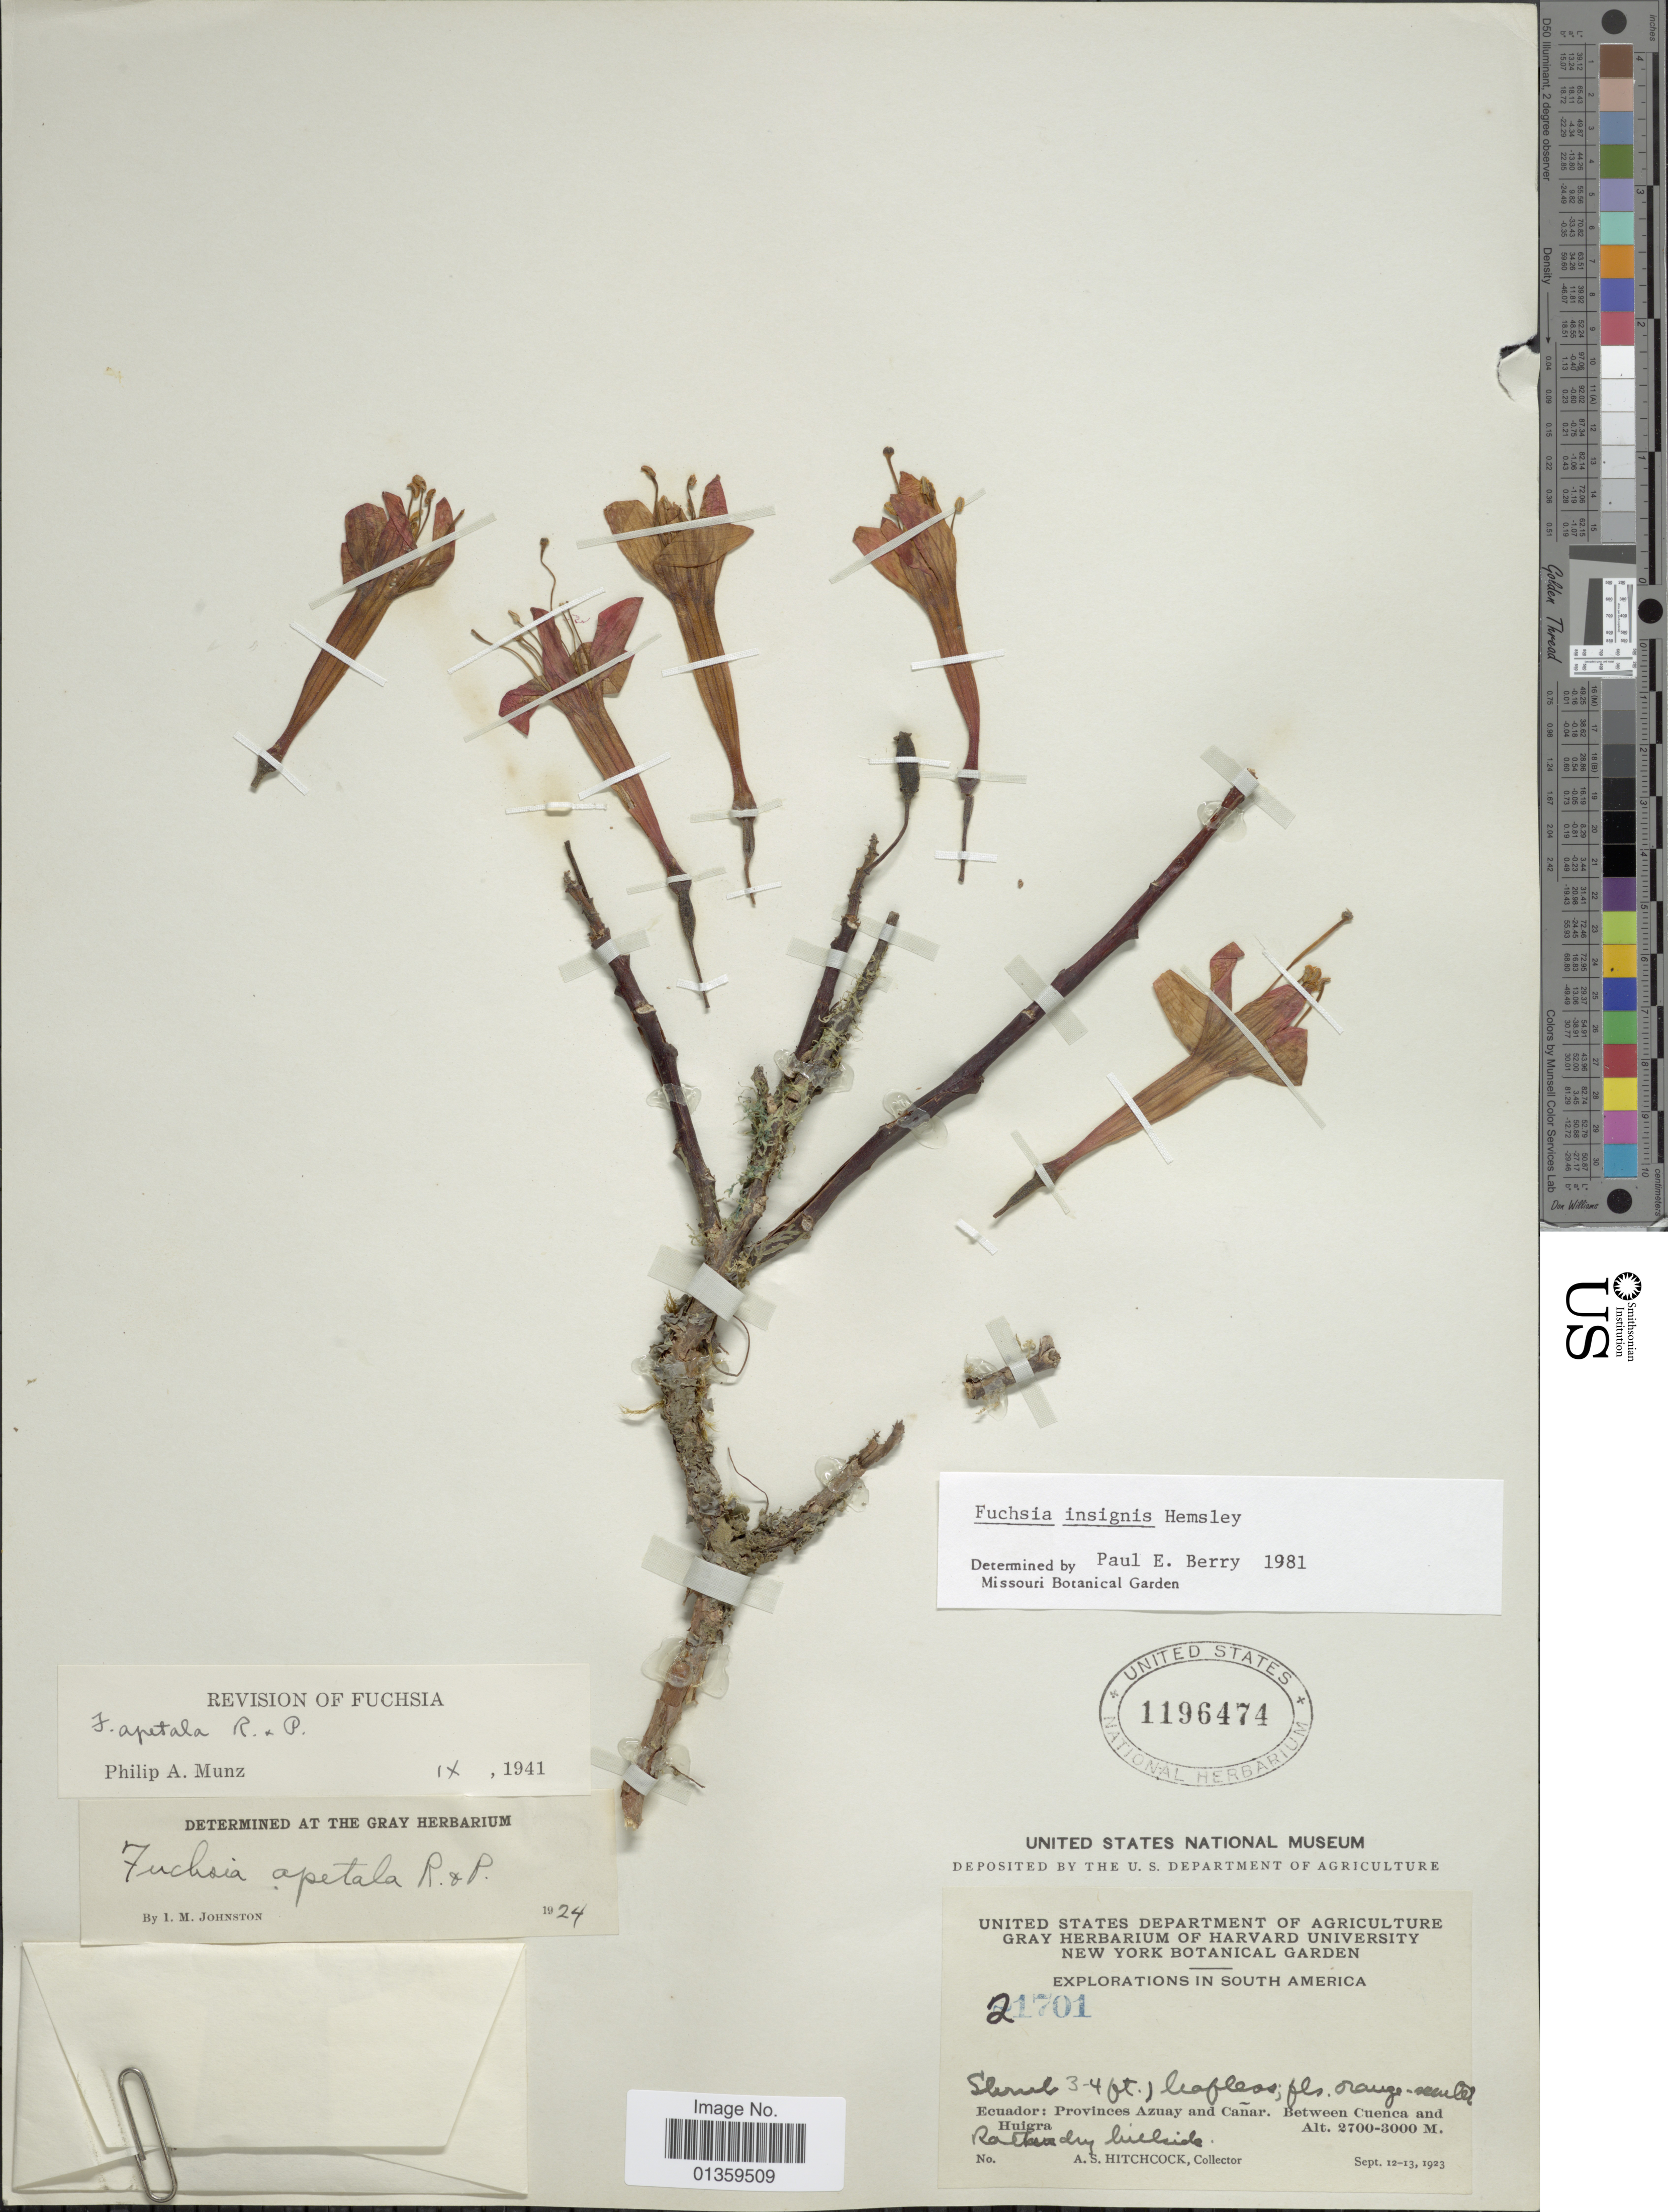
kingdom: Plantae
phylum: Tracheophyta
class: Magnoliopsida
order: Myrtales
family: Onagraceae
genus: Fuchsia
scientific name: Fuchsia insignis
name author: Hemsl.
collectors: A. S. Hitchcock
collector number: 21701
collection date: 1923-09-12/1923-09-13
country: Ecuador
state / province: Azuay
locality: Provinces Azuay and Cañar. Between Cuenca and Huigra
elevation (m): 2700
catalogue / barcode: US 1196474